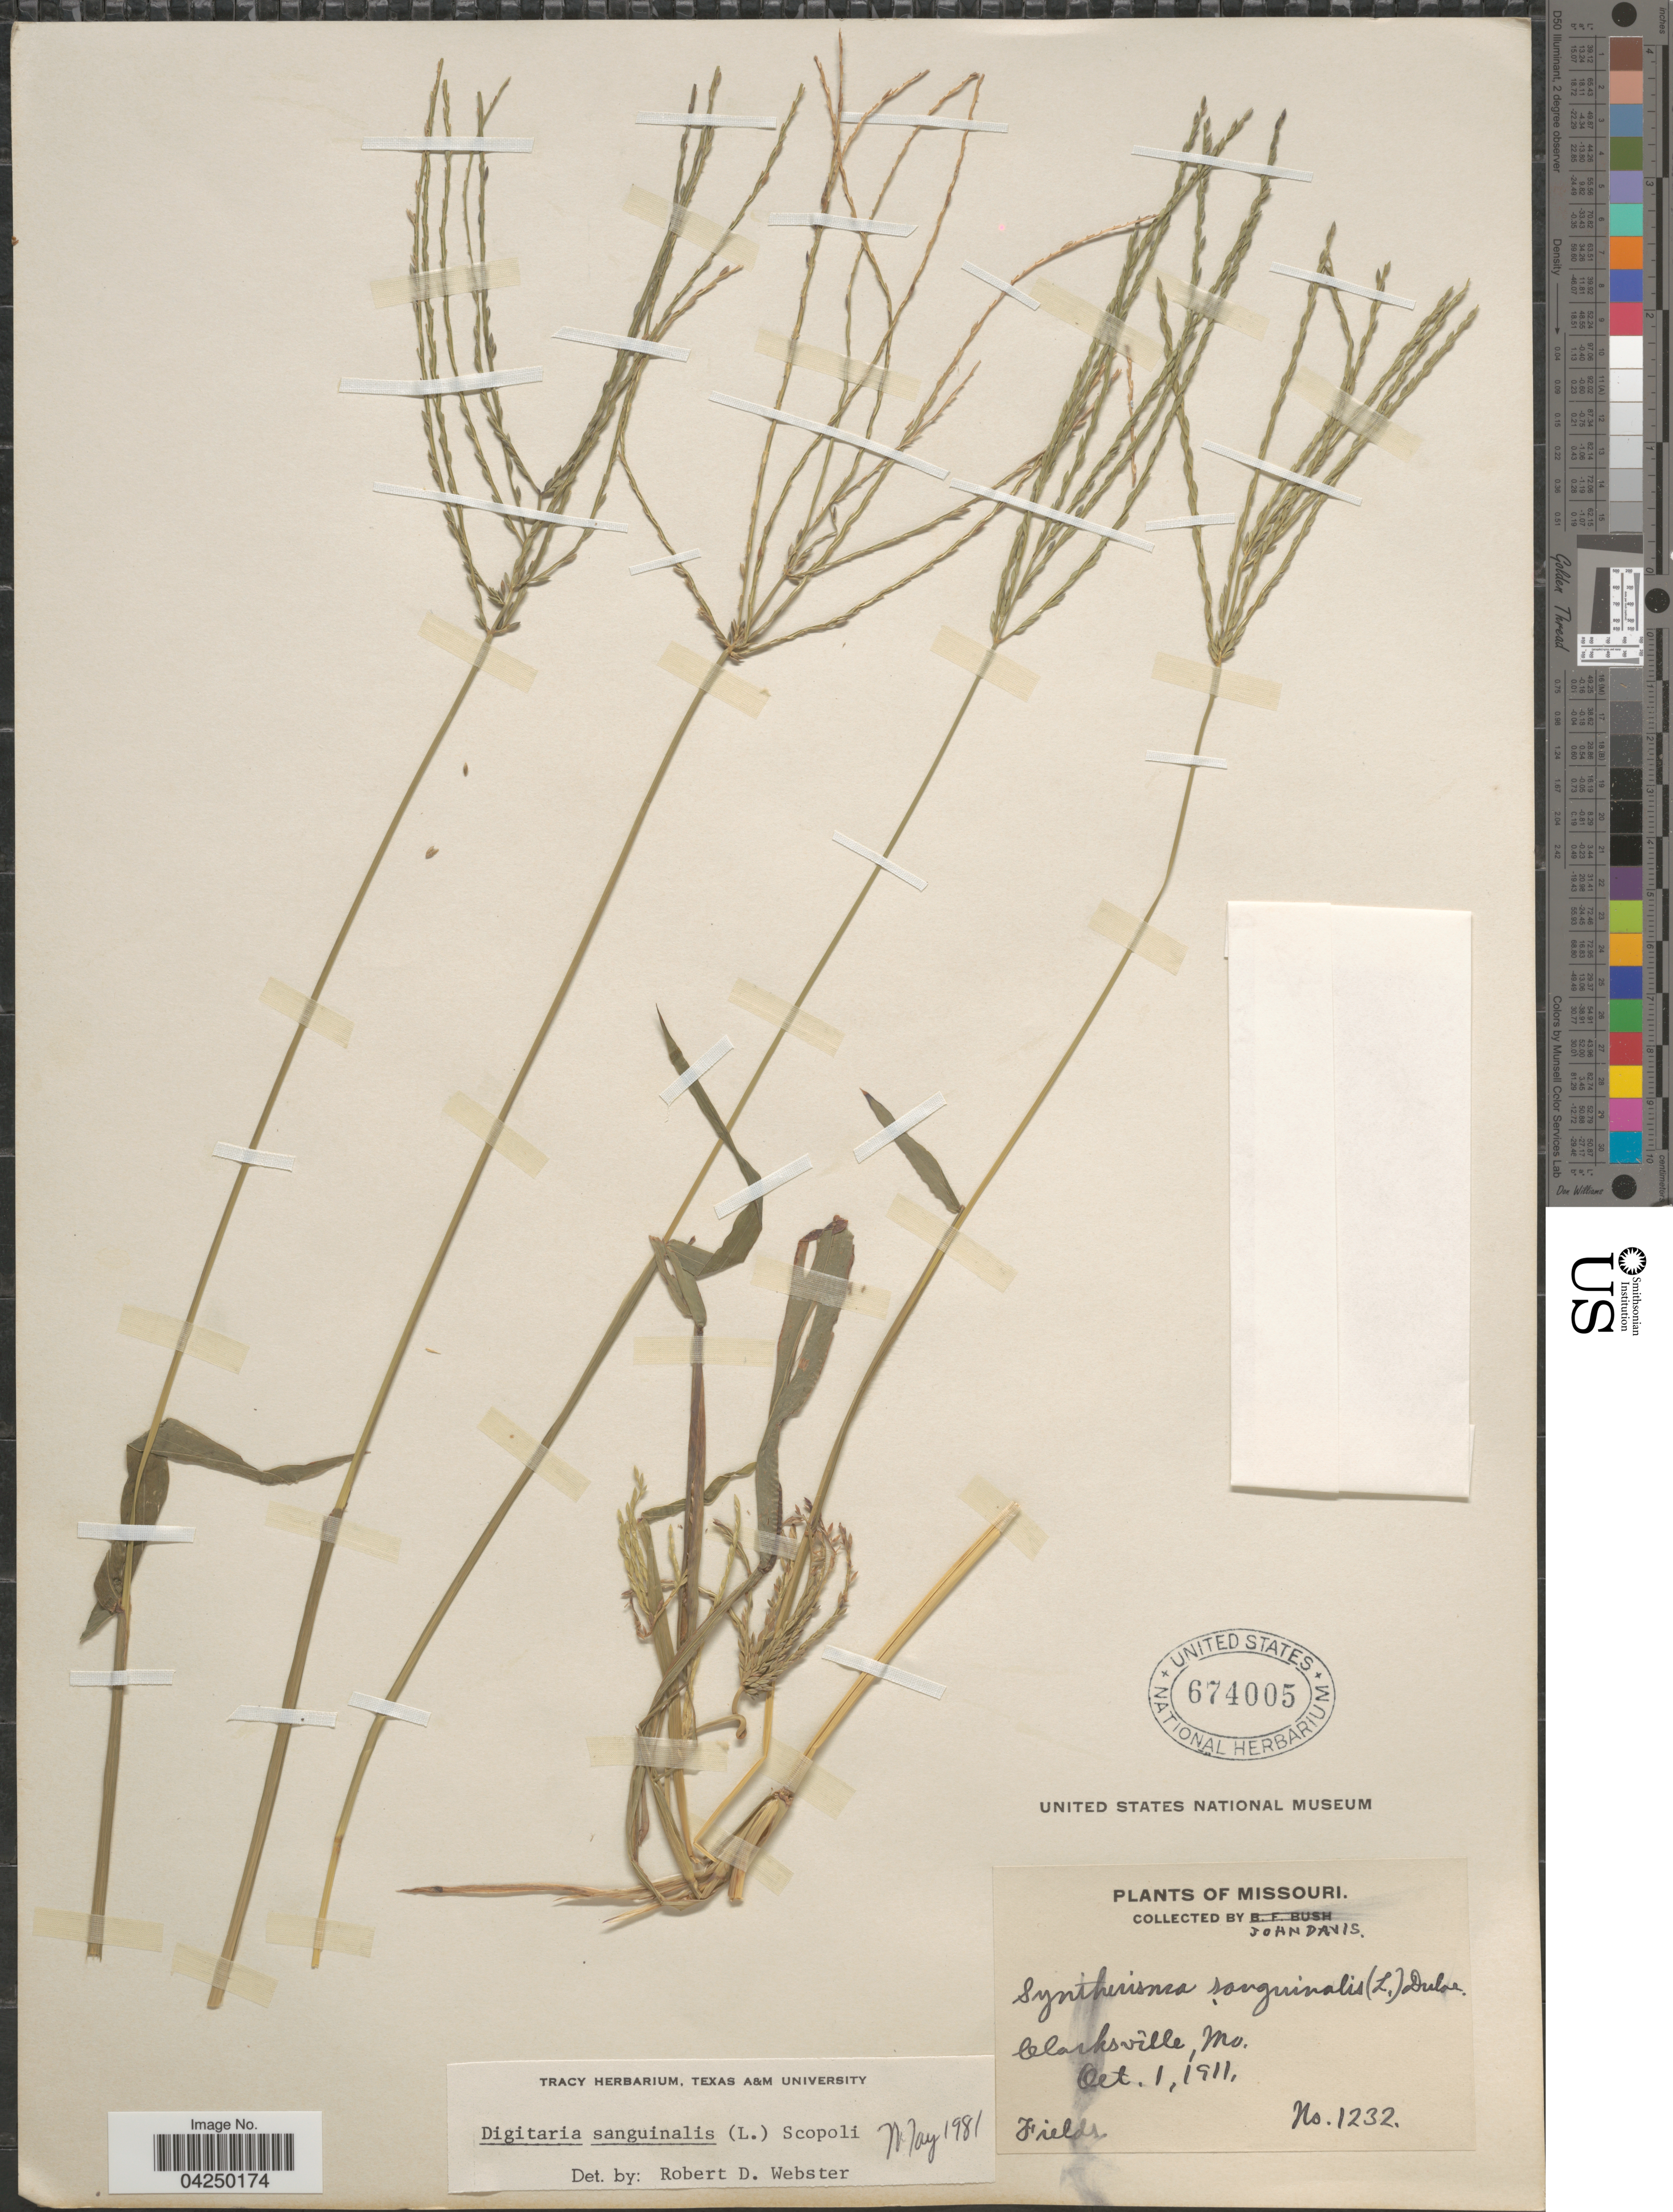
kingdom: Plantae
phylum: Tracheophyta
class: Liliopsida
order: Poales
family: Poaceae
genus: Digitaria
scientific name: Digitaria sanguinalis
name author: (L.) Scop.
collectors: J. Davis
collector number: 1232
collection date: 1911-10-01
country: United States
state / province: Missouri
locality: Clarksville. Fields.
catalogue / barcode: US 674005